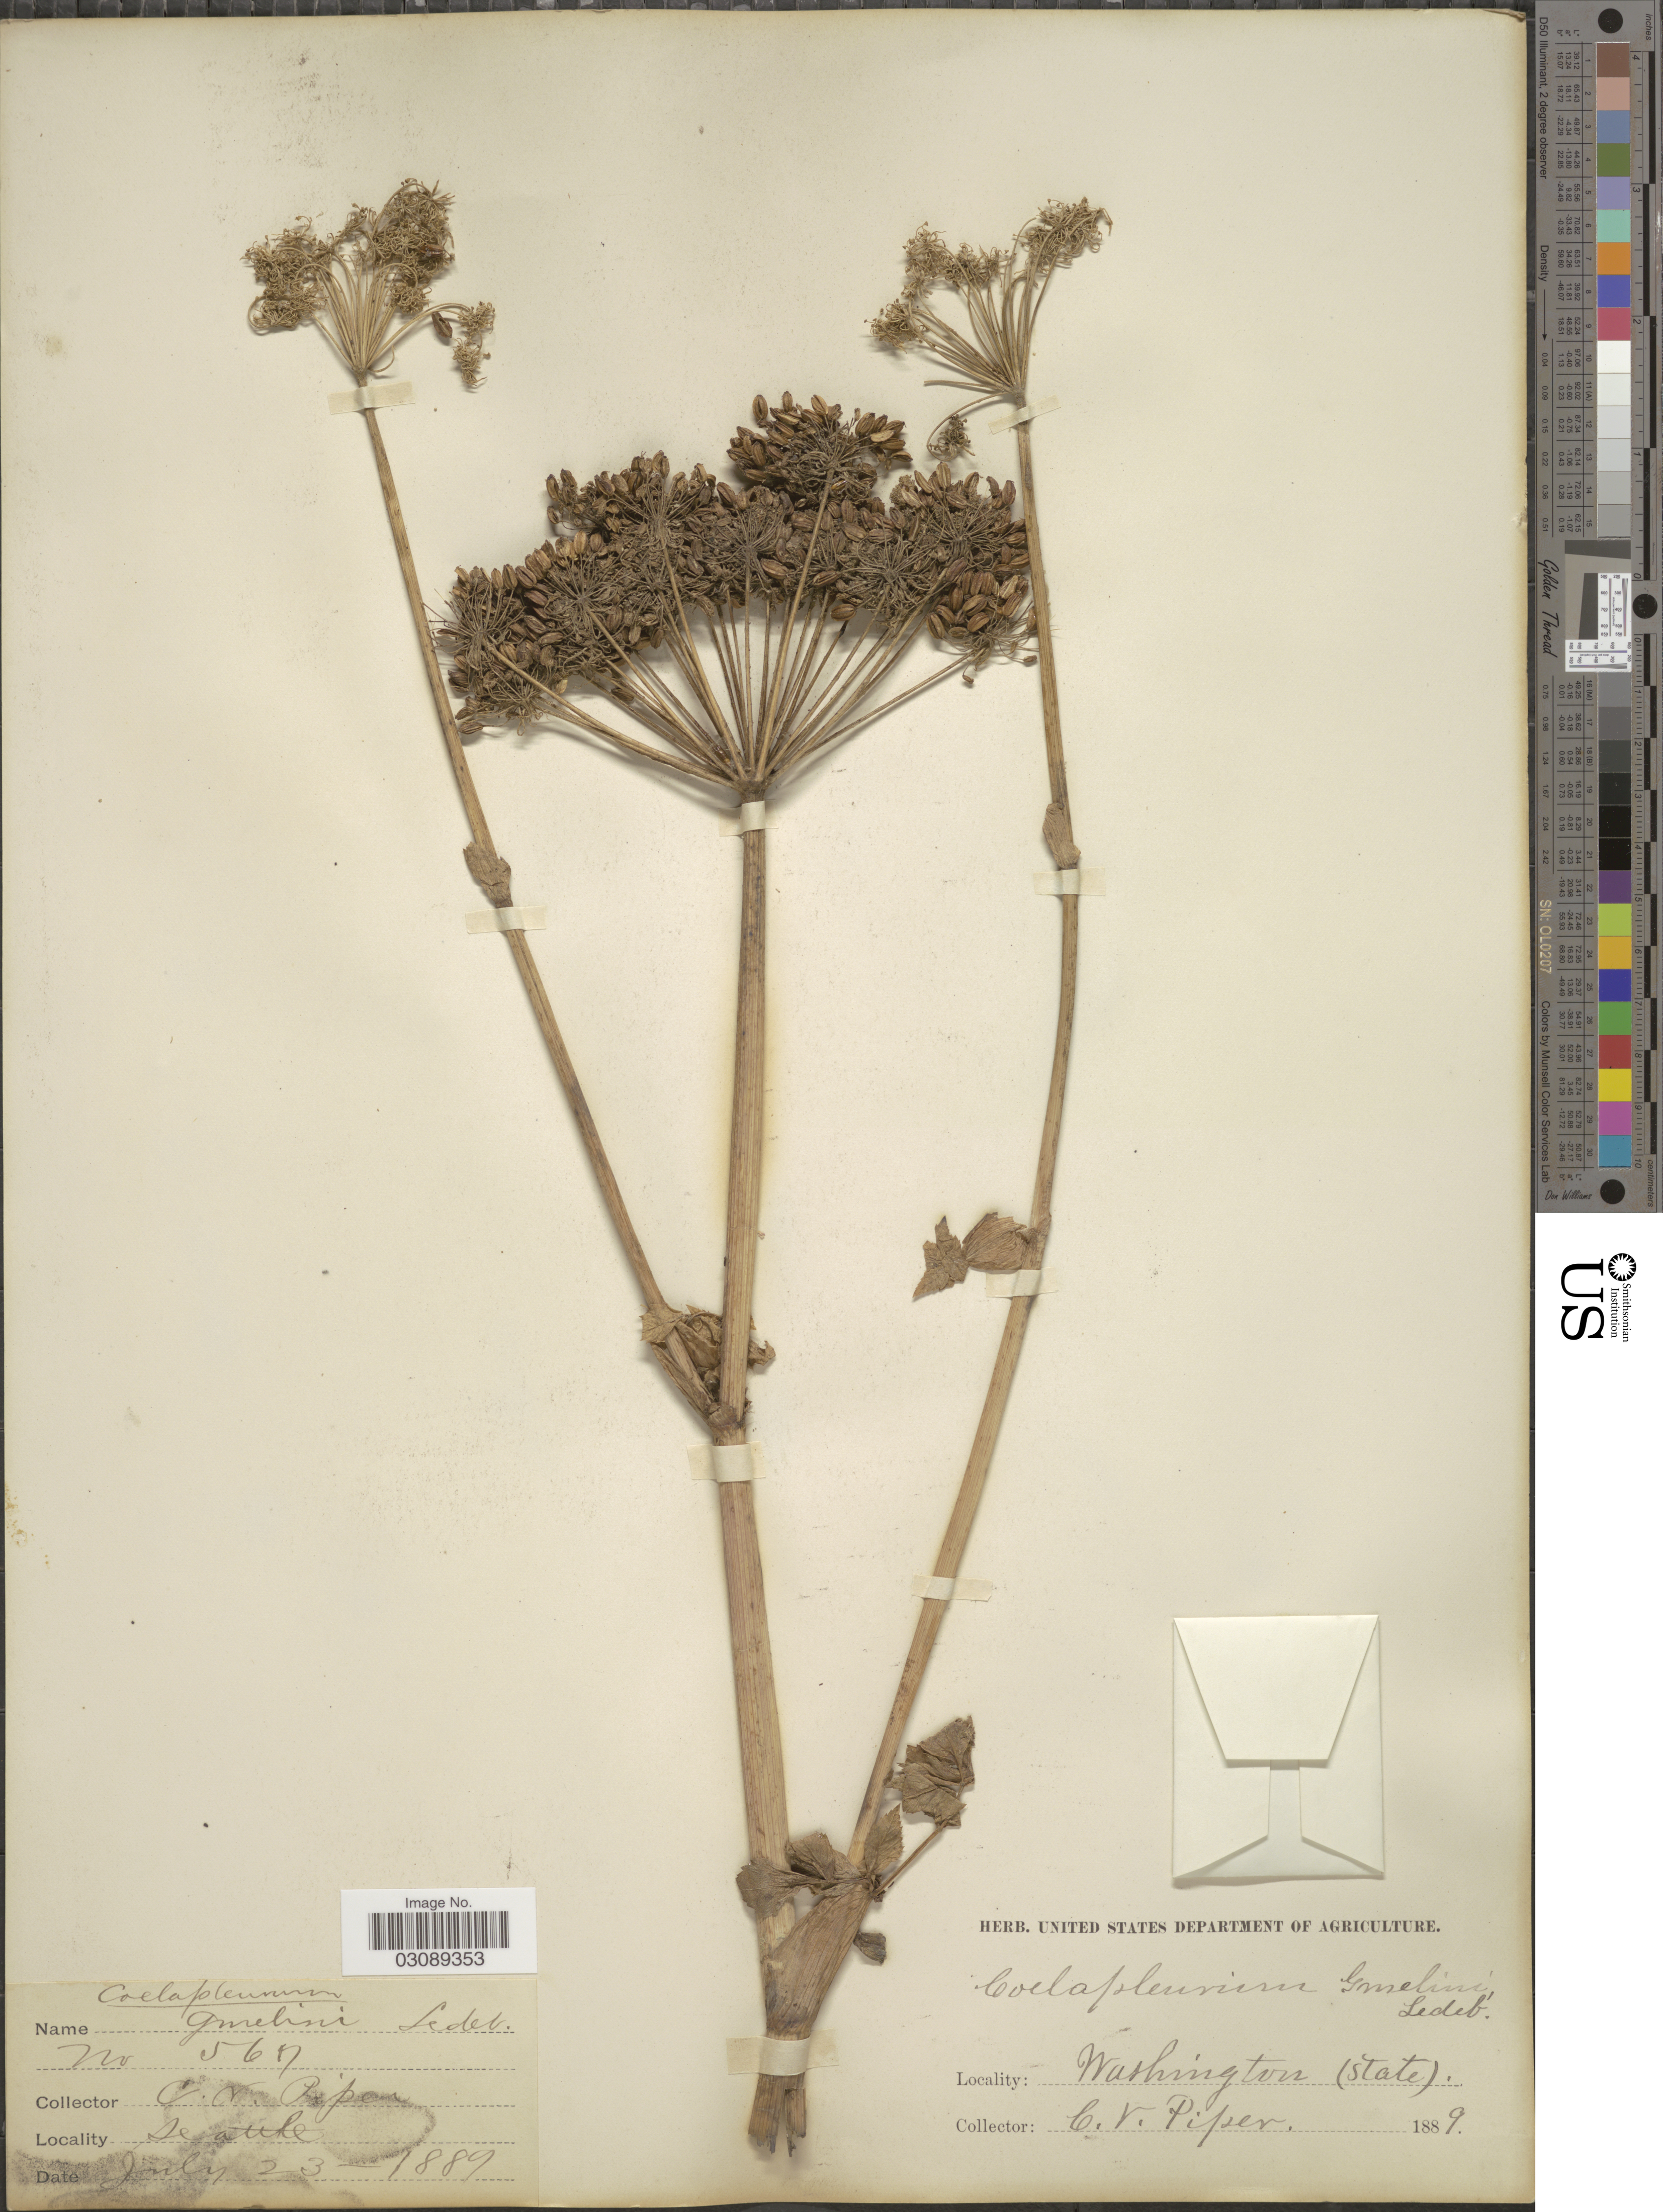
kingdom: Plantae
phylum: Tracheophyta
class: Magnoliopsida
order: Apiales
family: Apiaceae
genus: Coelopleurum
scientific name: Coelopleurum longipes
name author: J.M. Coult. & Rose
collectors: C. V. Piper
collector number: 5607*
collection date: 1889-07-23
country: United States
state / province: Washington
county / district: King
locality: Seattle.